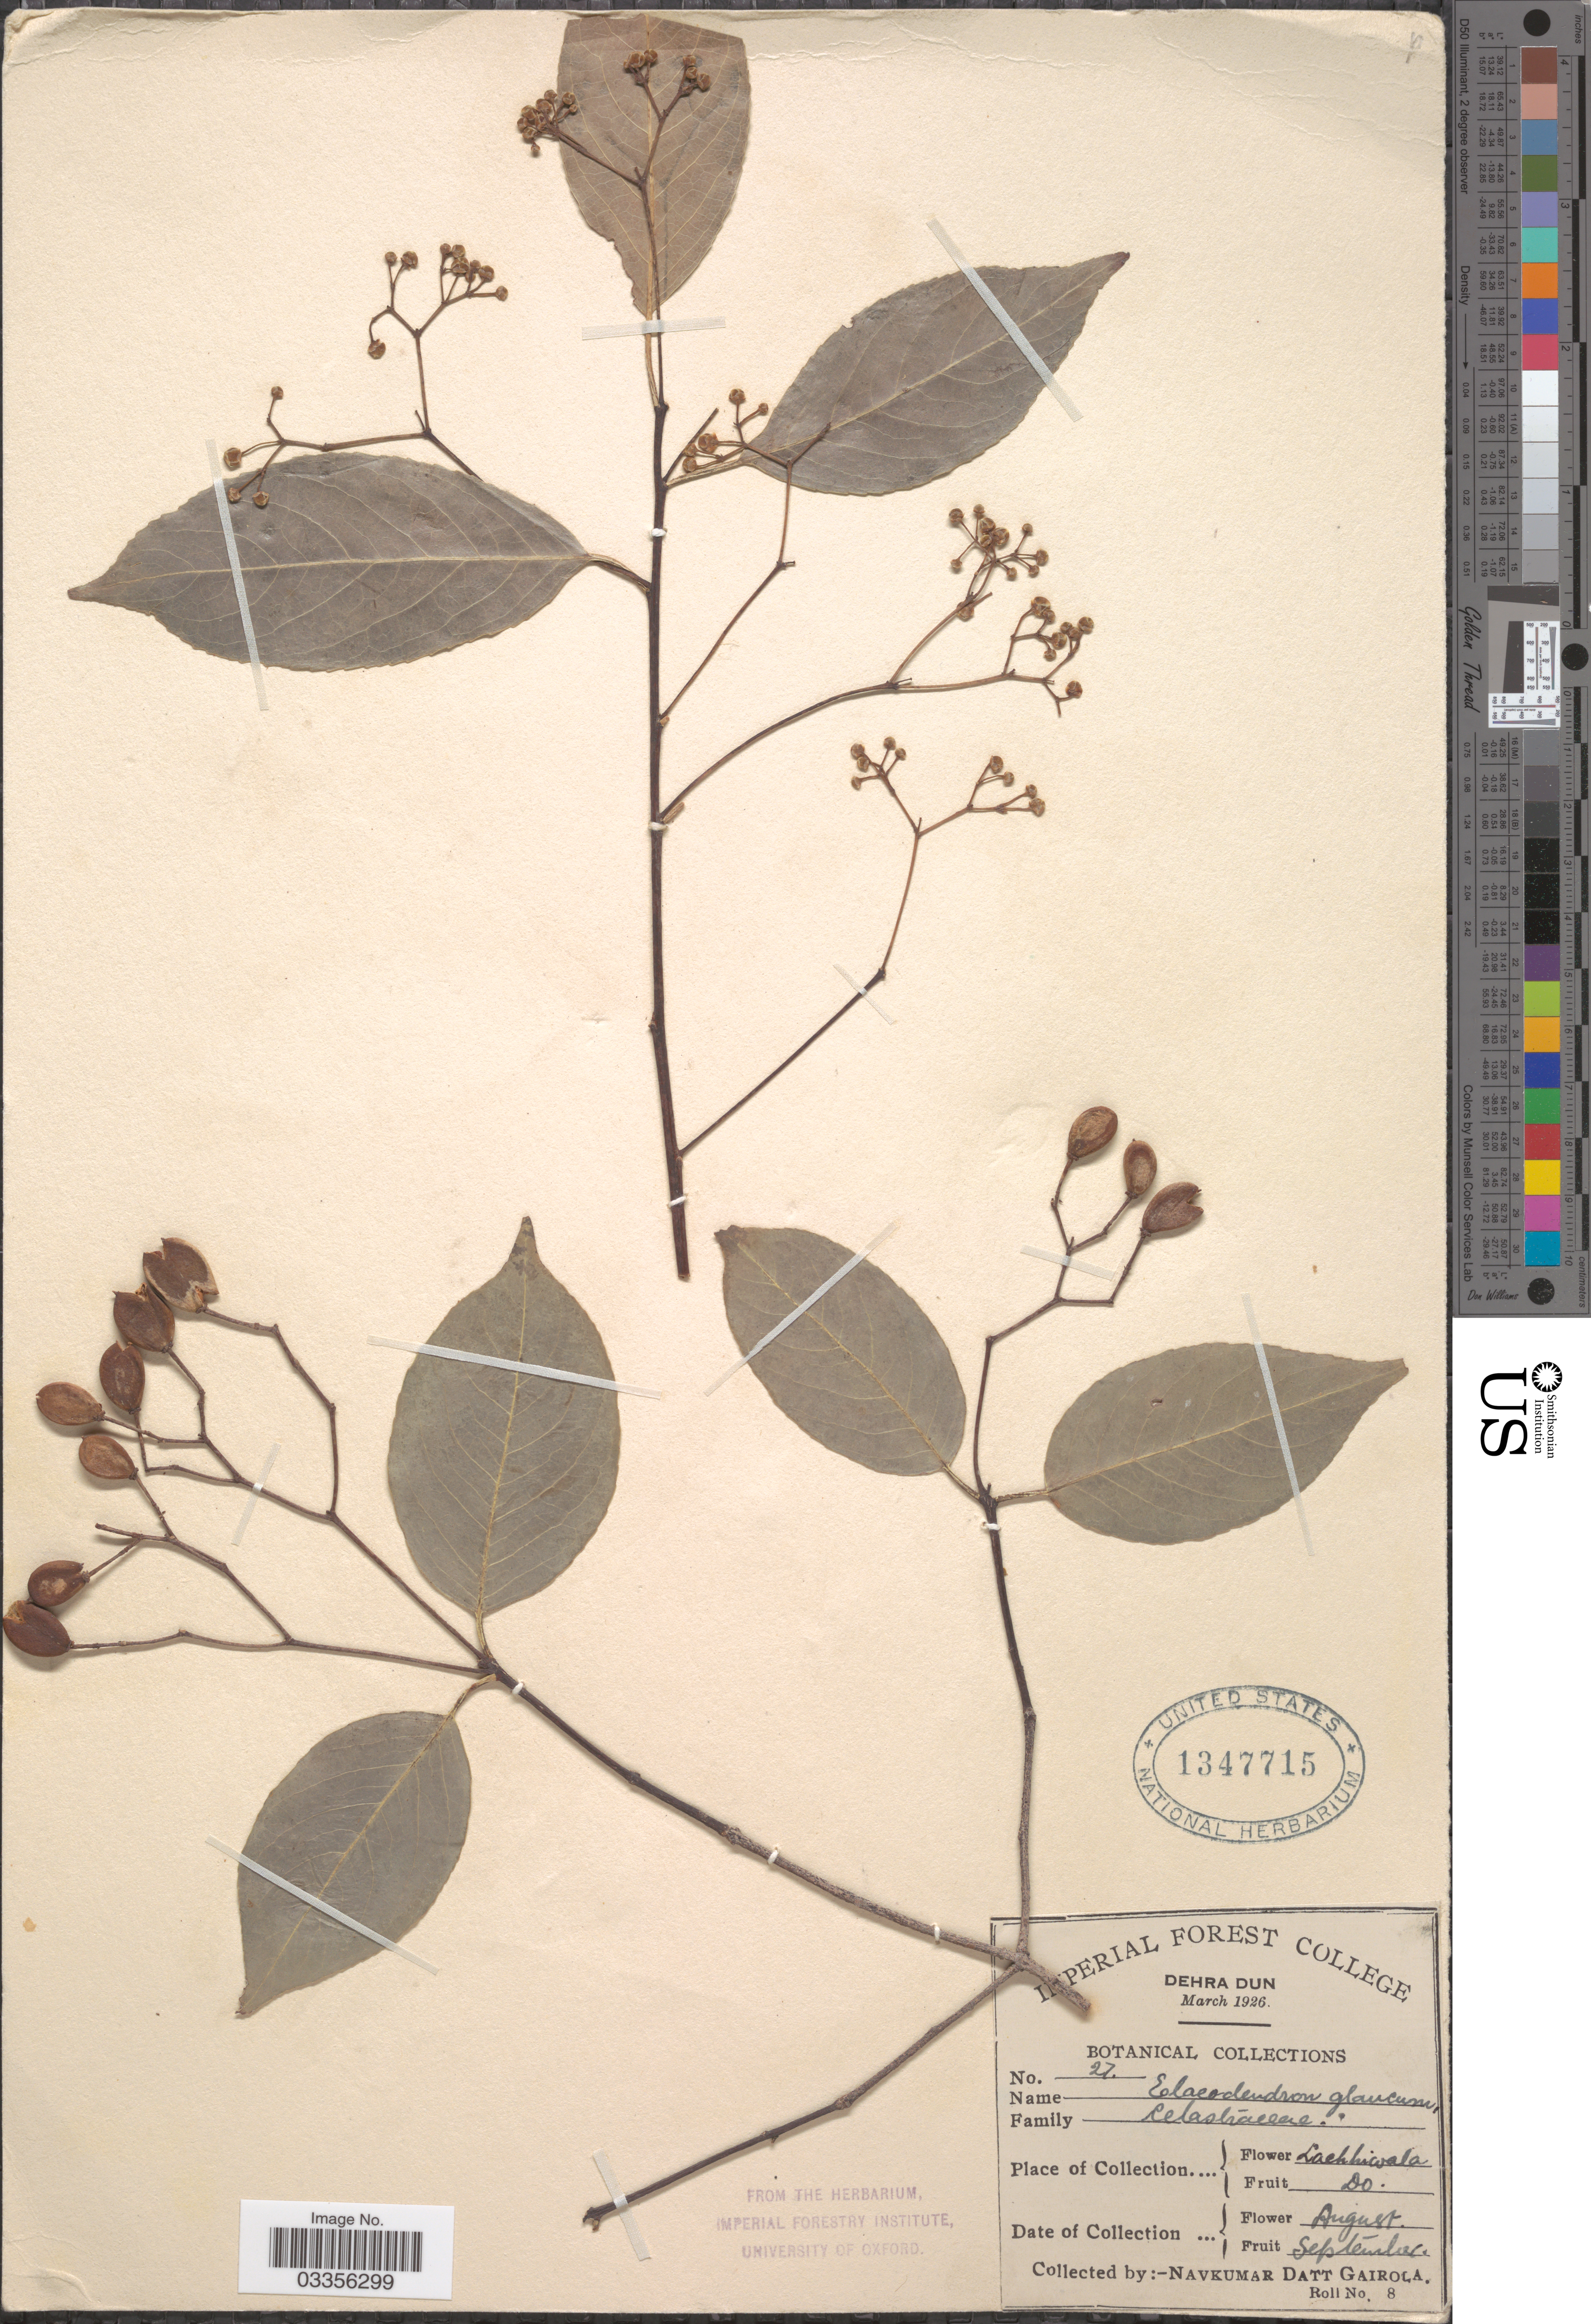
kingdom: Plantae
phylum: Tracheophyta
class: Magnoliopsida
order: Celastrales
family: Celastraceae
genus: Cassine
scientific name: Cassine albens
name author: (Retz.) Kosterm.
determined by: Strong, Mark T., (BOT), Smithsonian Institution - National Museum of Natural History (UNITED STATES)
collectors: N. Gairola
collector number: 27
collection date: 1926-08/1926-09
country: India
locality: Dehra Dun. Lachiwala. Do.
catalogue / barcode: US 1347715